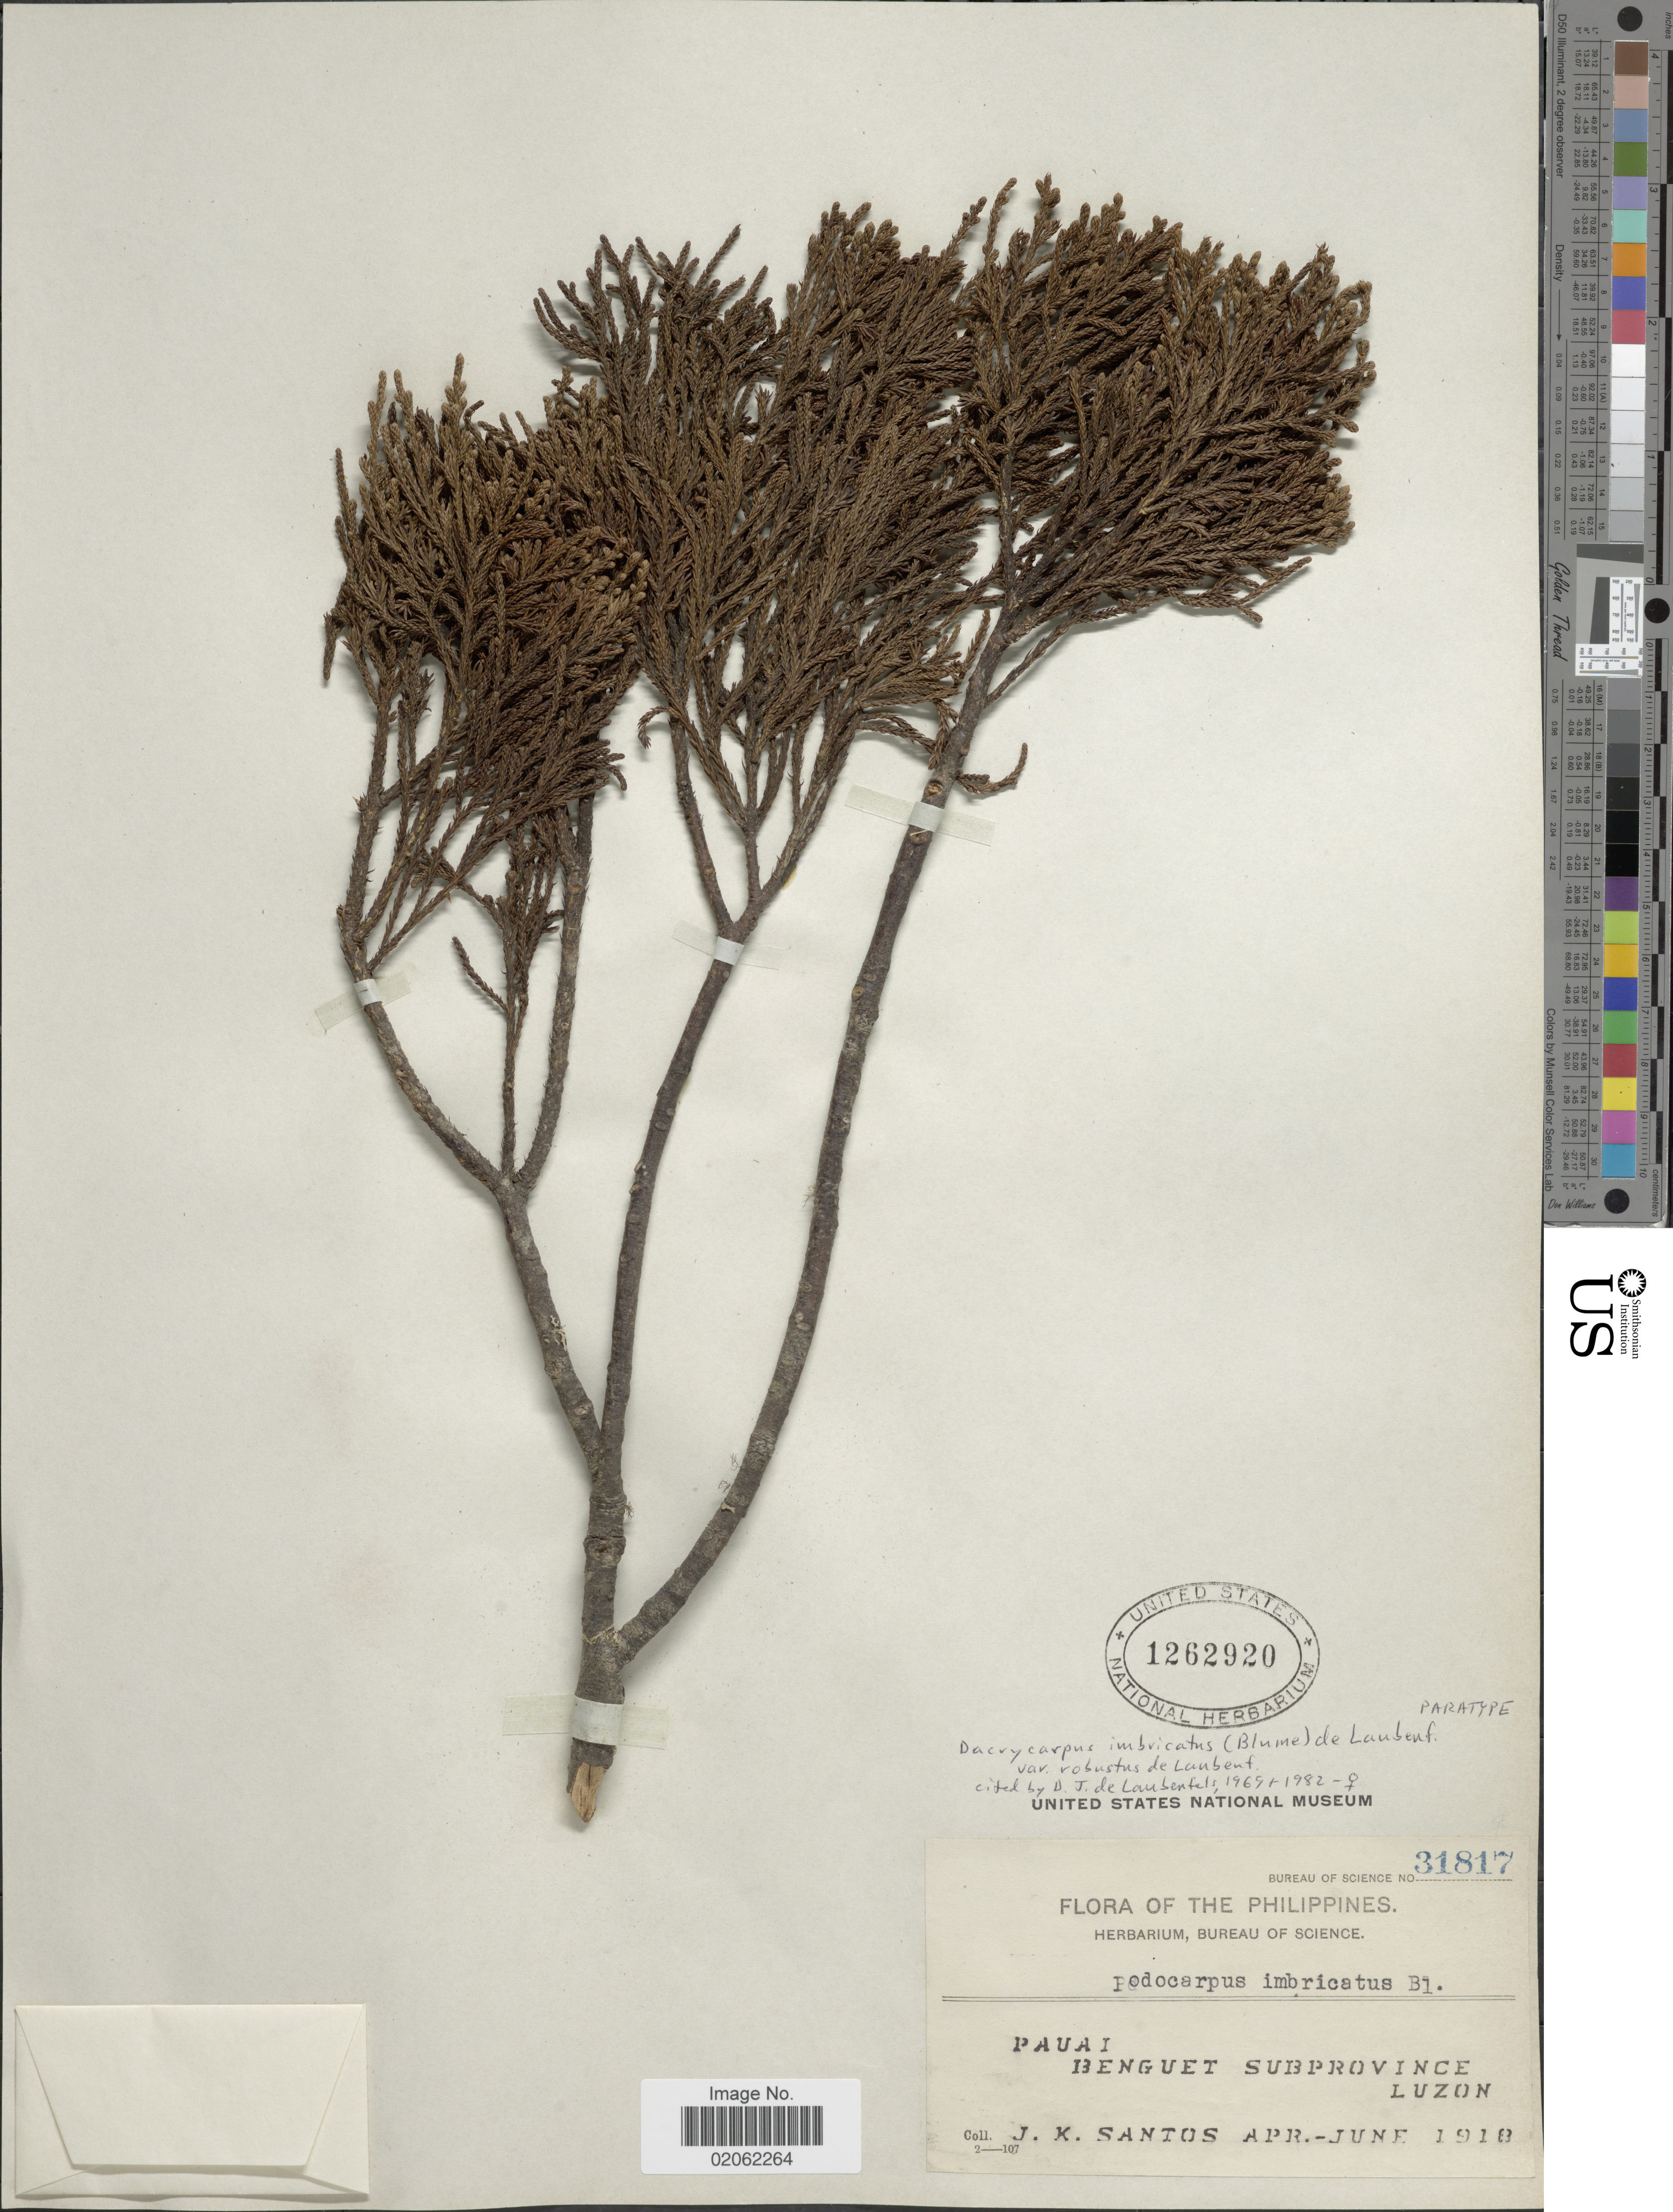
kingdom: Plantae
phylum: Tracheophyta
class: Pinopsida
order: Pinales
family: Podocarpaceae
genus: Dacrycarpus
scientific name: Dacrycarpus imbricatus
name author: (Blume) de Laub.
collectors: J. K. Santos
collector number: Bureau of Science 31817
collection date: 1918-04/1918-06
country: Philippines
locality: Pauai, Benguet Subprovince Luzon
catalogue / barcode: US 1262920